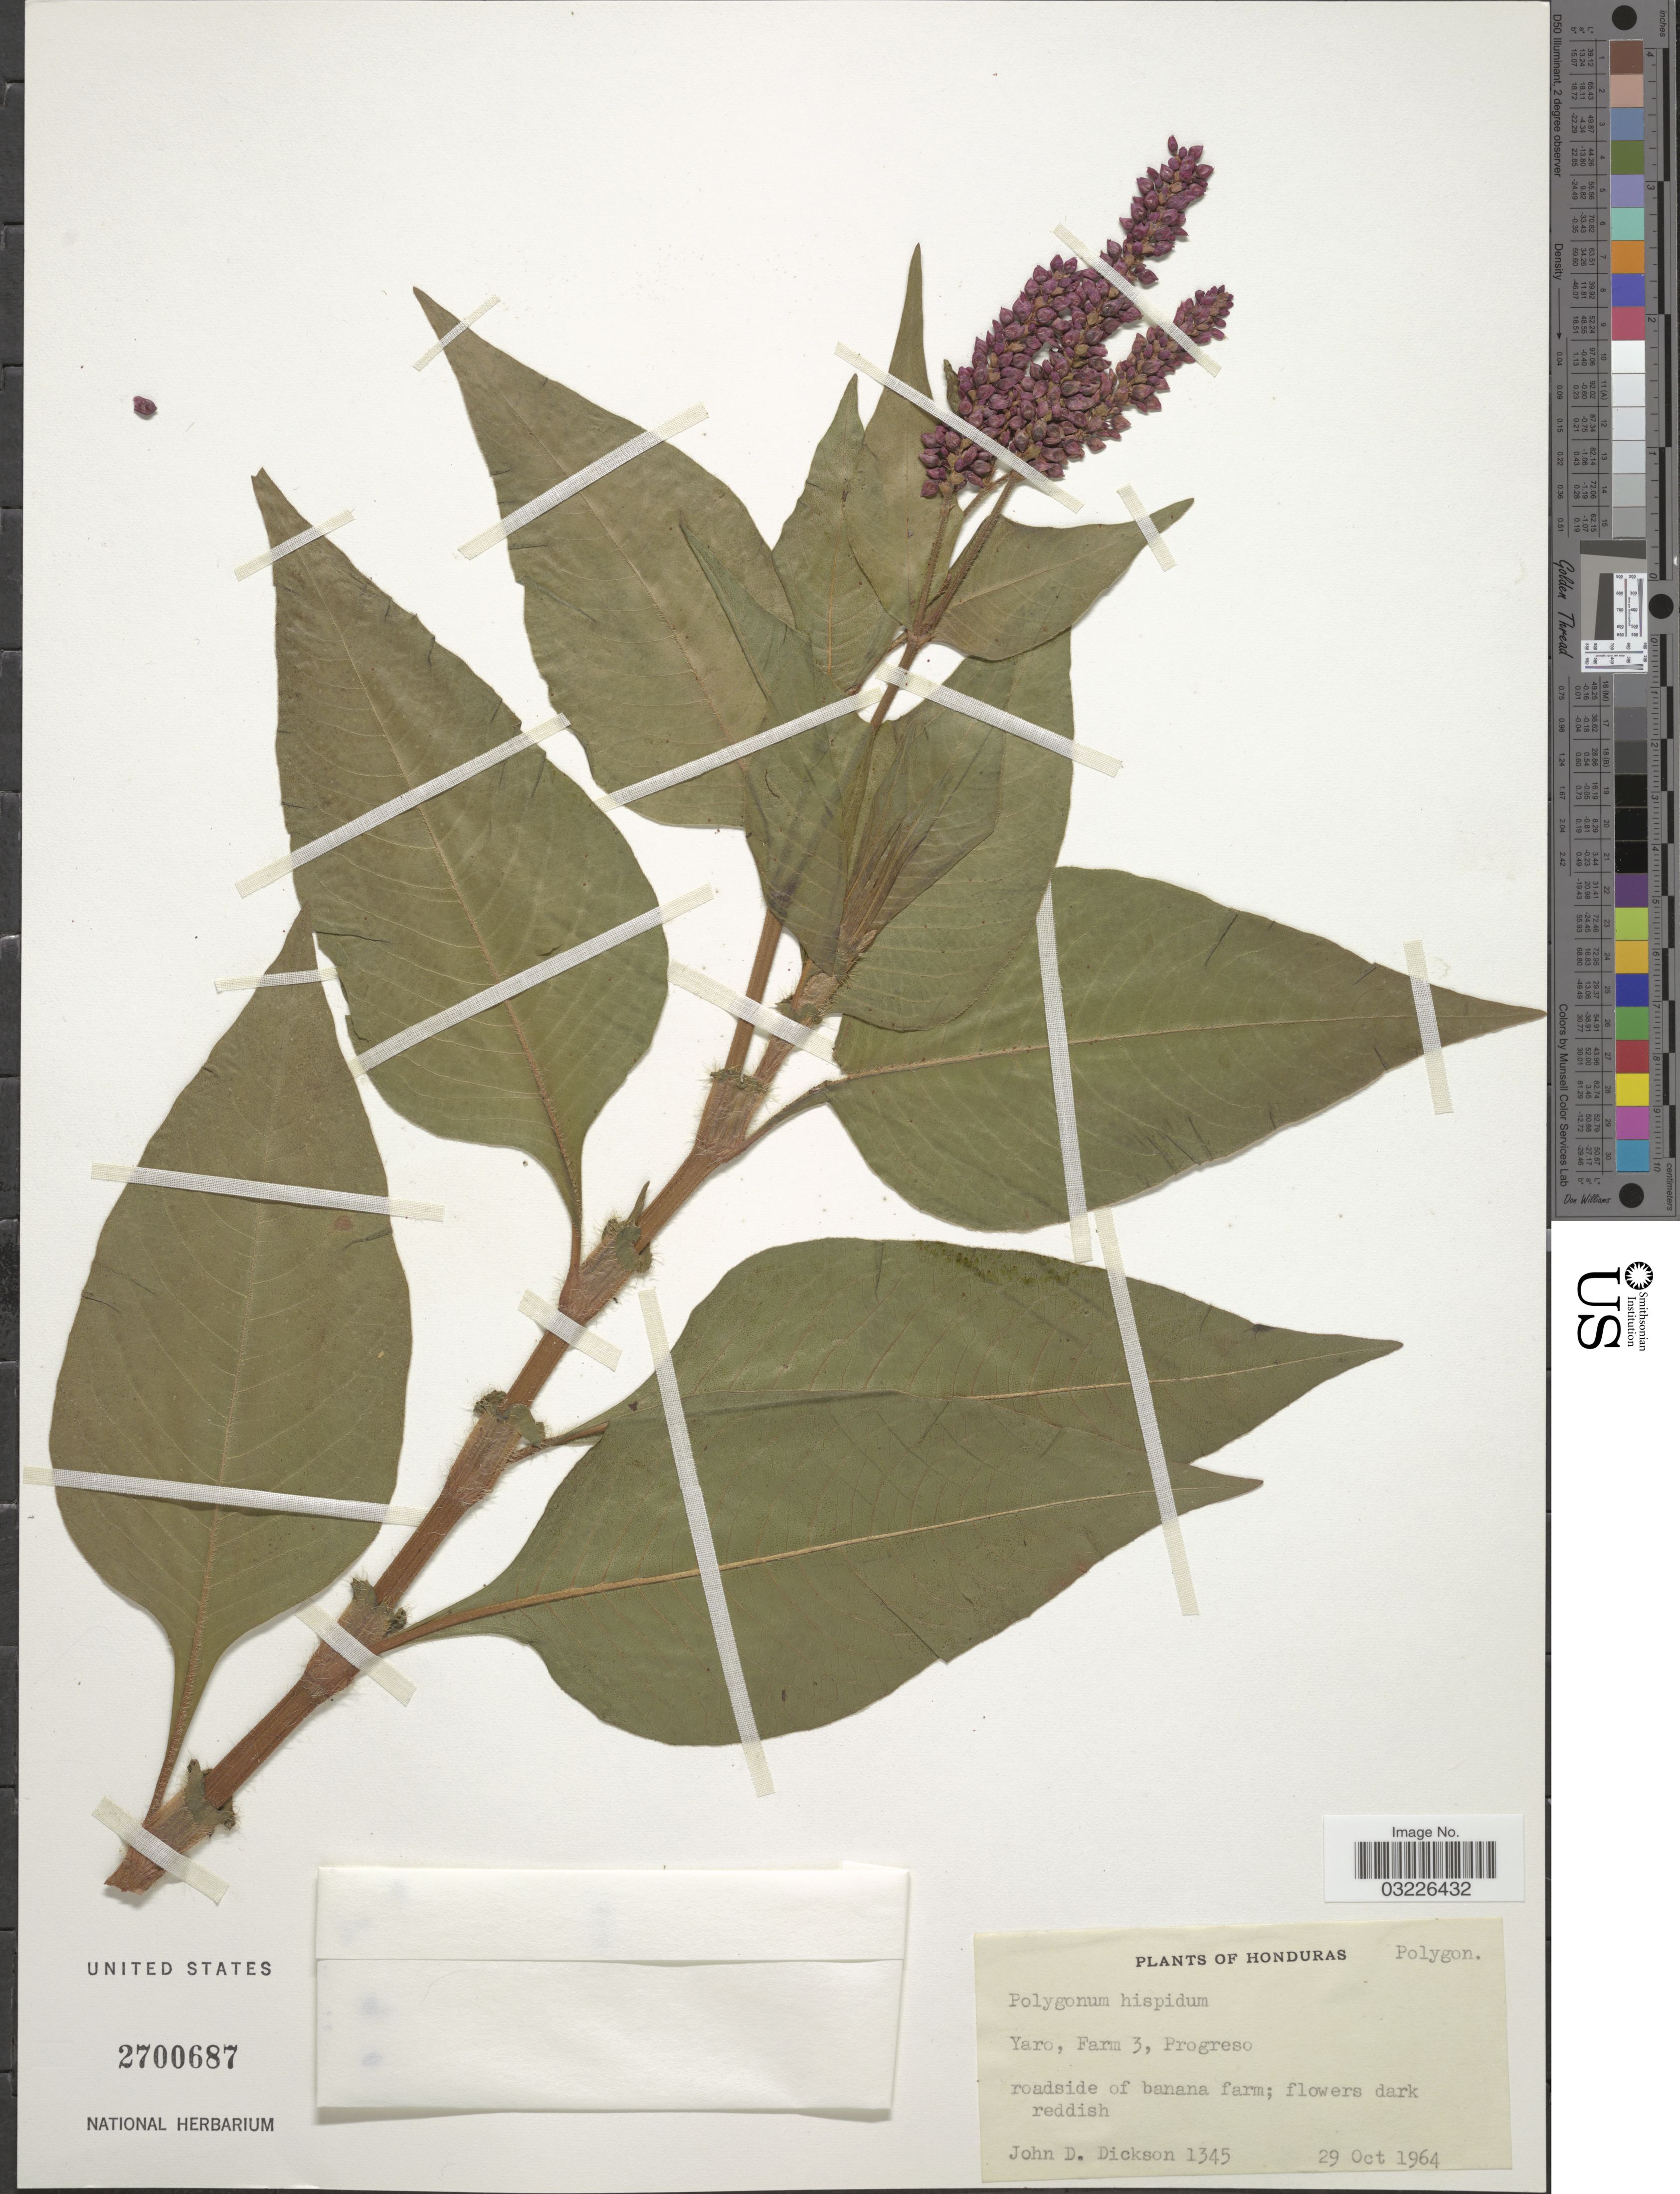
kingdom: Plantae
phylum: Tracheophyta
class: Magnoliopsida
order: Caryophyllales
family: Polygonaceae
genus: Polygonum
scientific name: Polygonum hispidum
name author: Kunth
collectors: J. Dickson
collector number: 1345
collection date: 1964-10-29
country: Honduras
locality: Yaro, Farm 3, Progreso.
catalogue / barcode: US 2700687